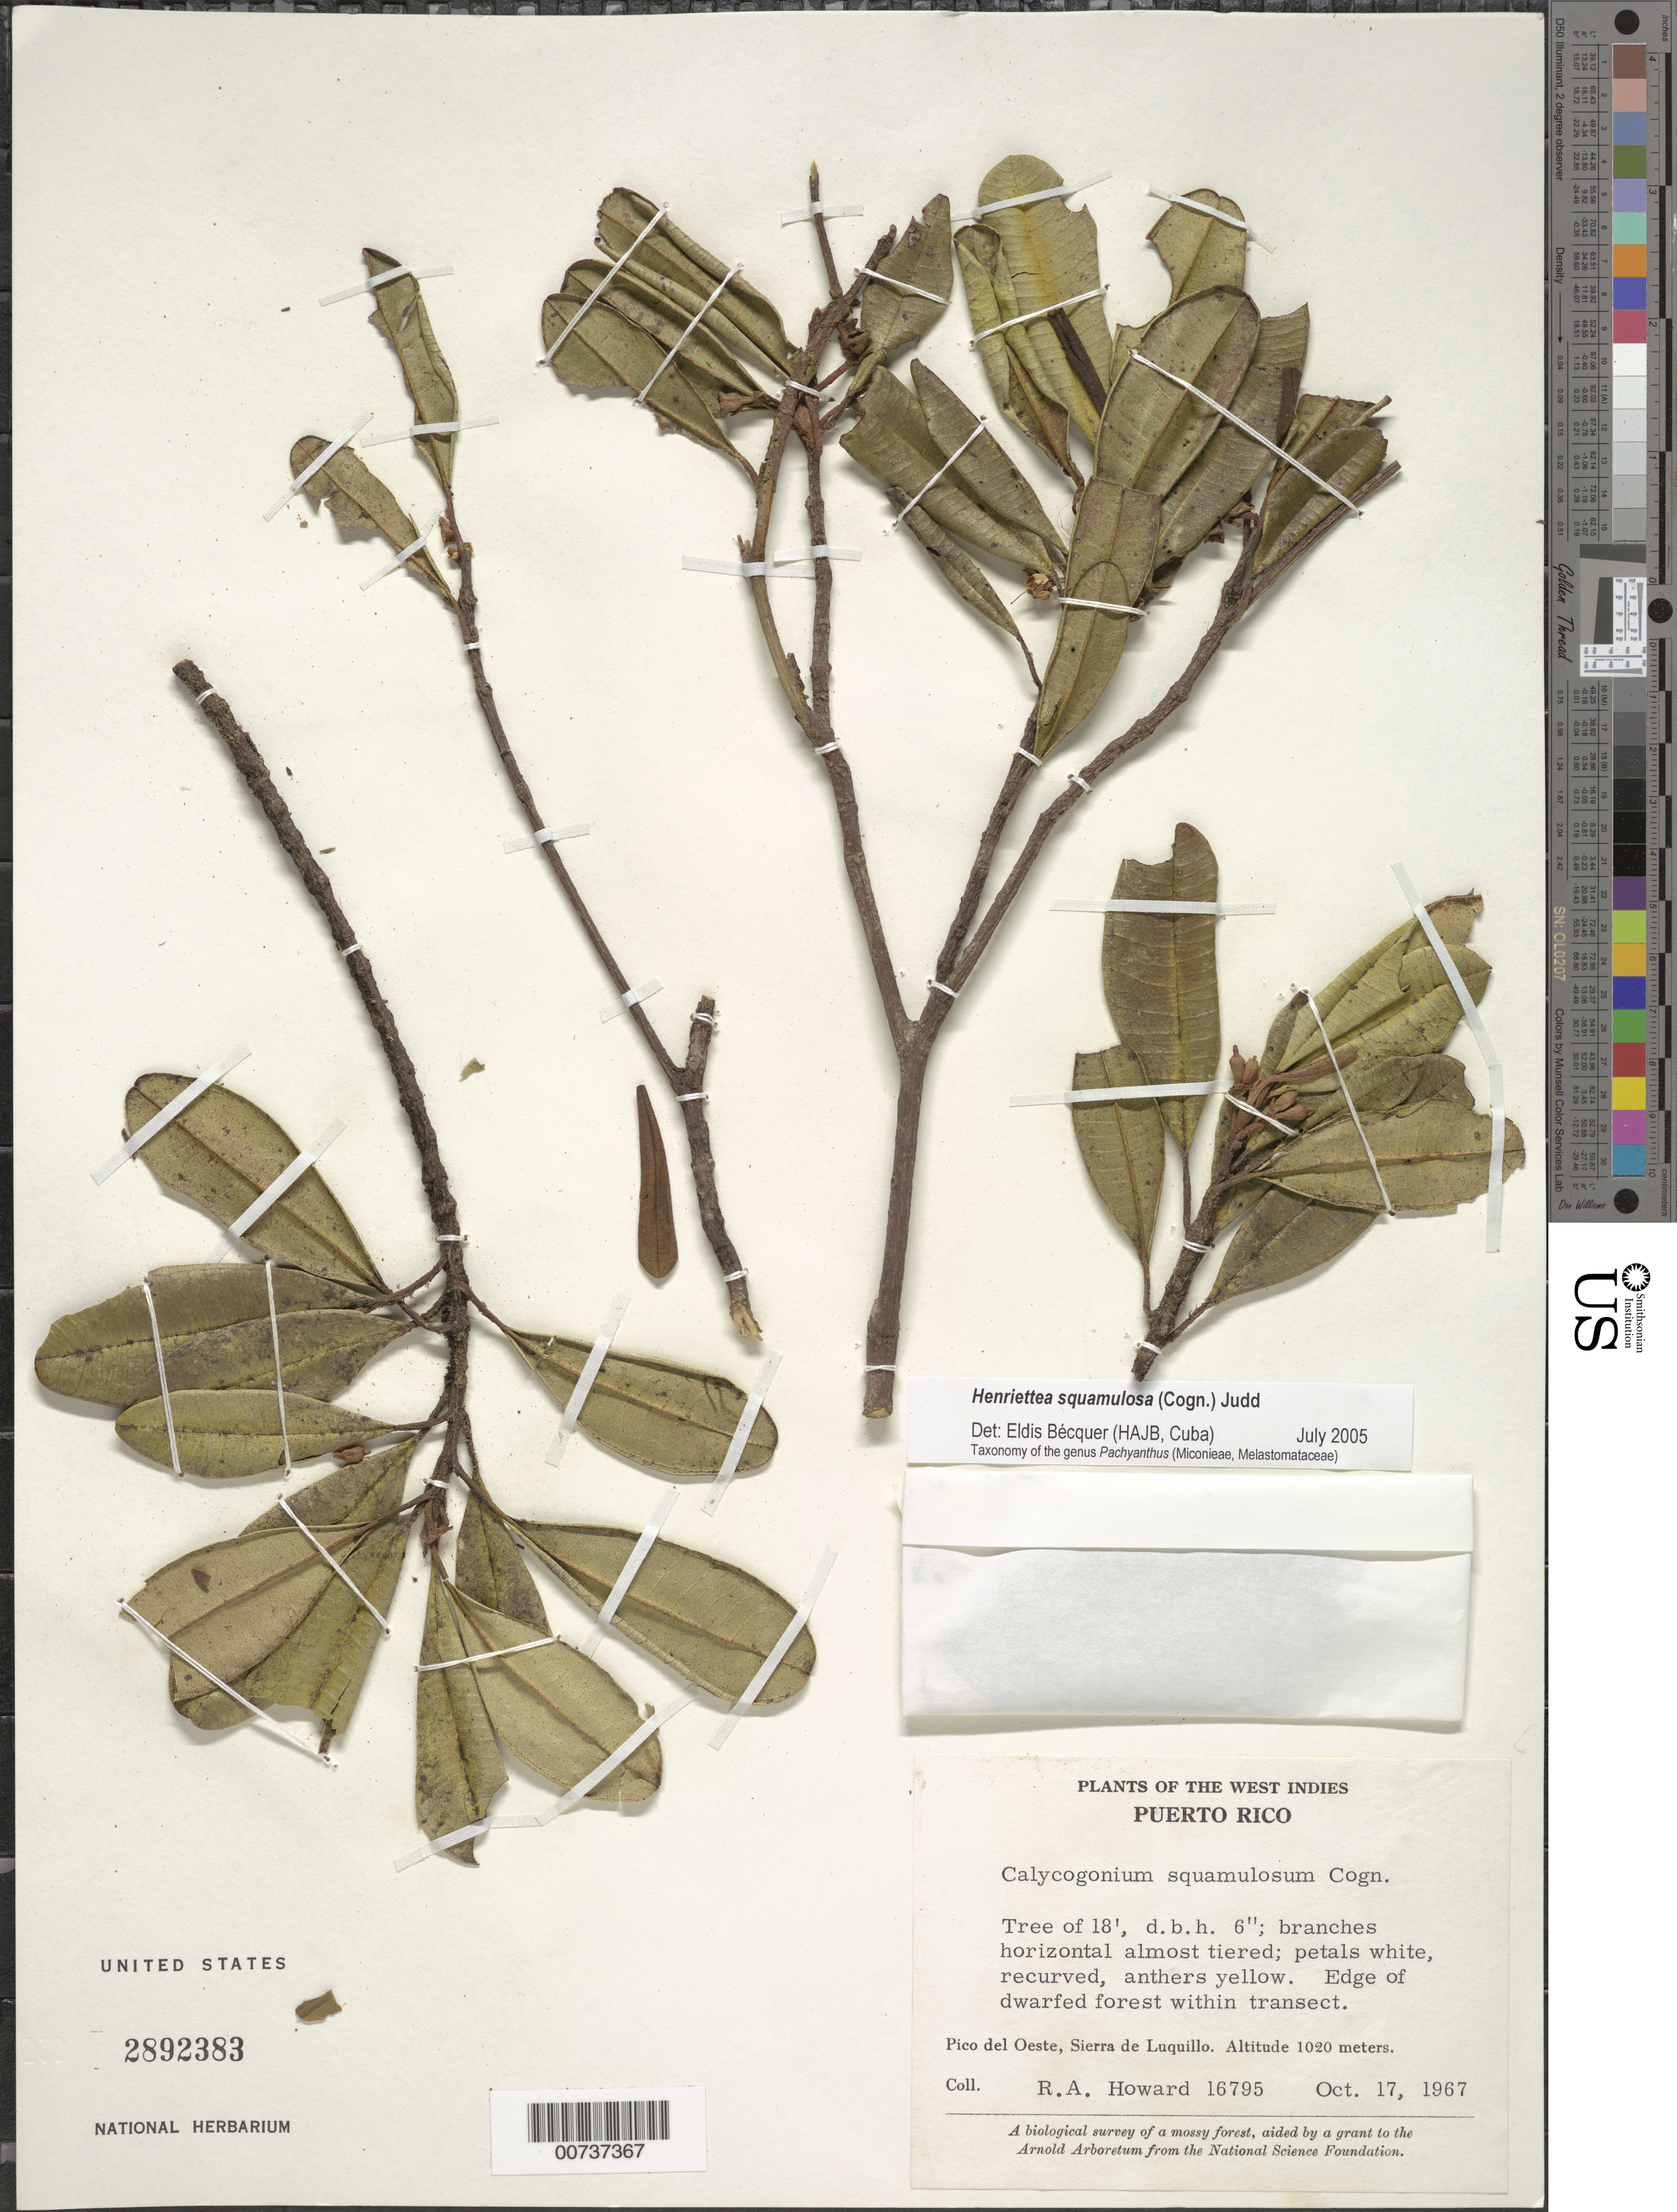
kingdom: Plantae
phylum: Tracheophyta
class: Magnoliopsida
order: Myrtales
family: Melastomataceae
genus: Henriettea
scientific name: Henriettea squamulosa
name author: (Cogn.) Judd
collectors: R. A. Howard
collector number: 16795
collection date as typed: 17 Oct 1967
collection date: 1967-10-17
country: Puerto Rico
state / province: Ceiba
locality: Pico del Oeste, Sierra de Luquillo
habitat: Edge of dwarfed forest within transect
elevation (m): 1020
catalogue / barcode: US 2892383